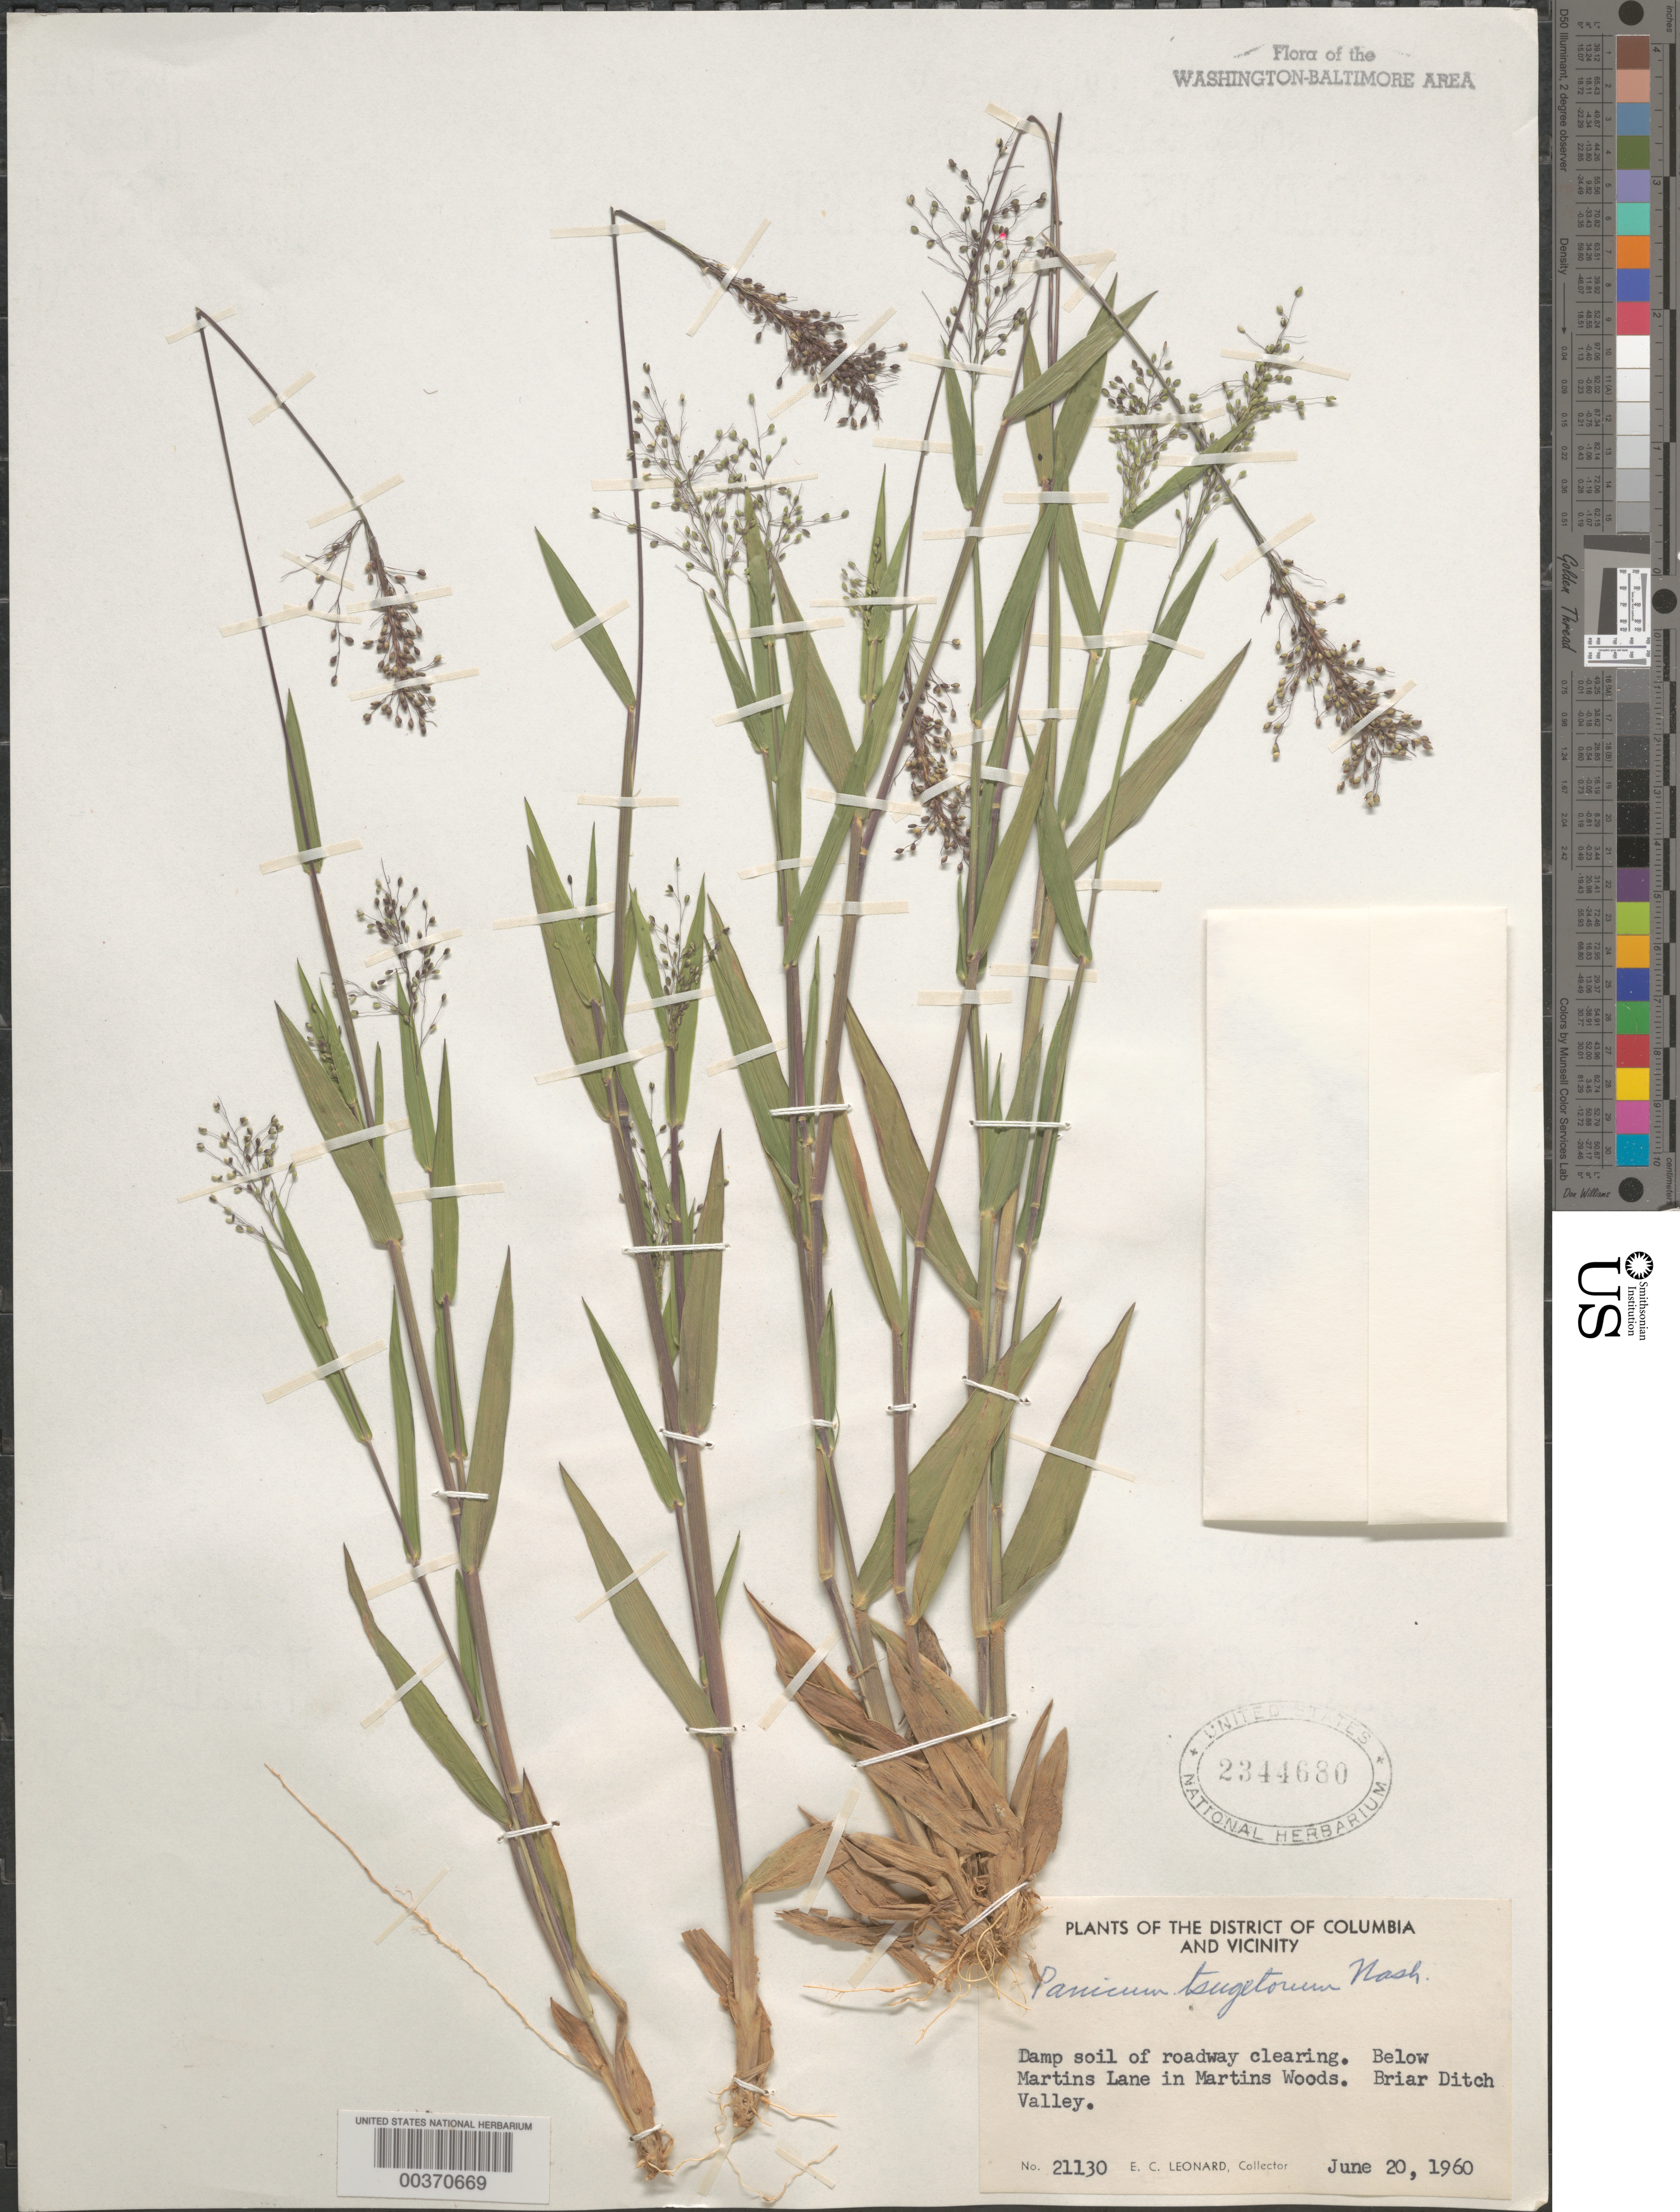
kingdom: Plantae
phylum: Tracheophyta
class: Liliopsida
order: Poales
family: Poaceae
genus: Dichanthelium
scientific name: Dichanthelium sabulorum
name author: (Lam.) Gould & C.A. Clark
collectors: E. C. Leonard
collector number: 21130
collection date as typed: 20 Jun 1960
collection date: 1960-06-20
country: United States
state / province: Maryland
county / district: Prince George's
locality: Below Martins Lane, Briar Ditch Valley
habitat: Damp soil of roadway clearing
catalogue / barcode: US 2344680